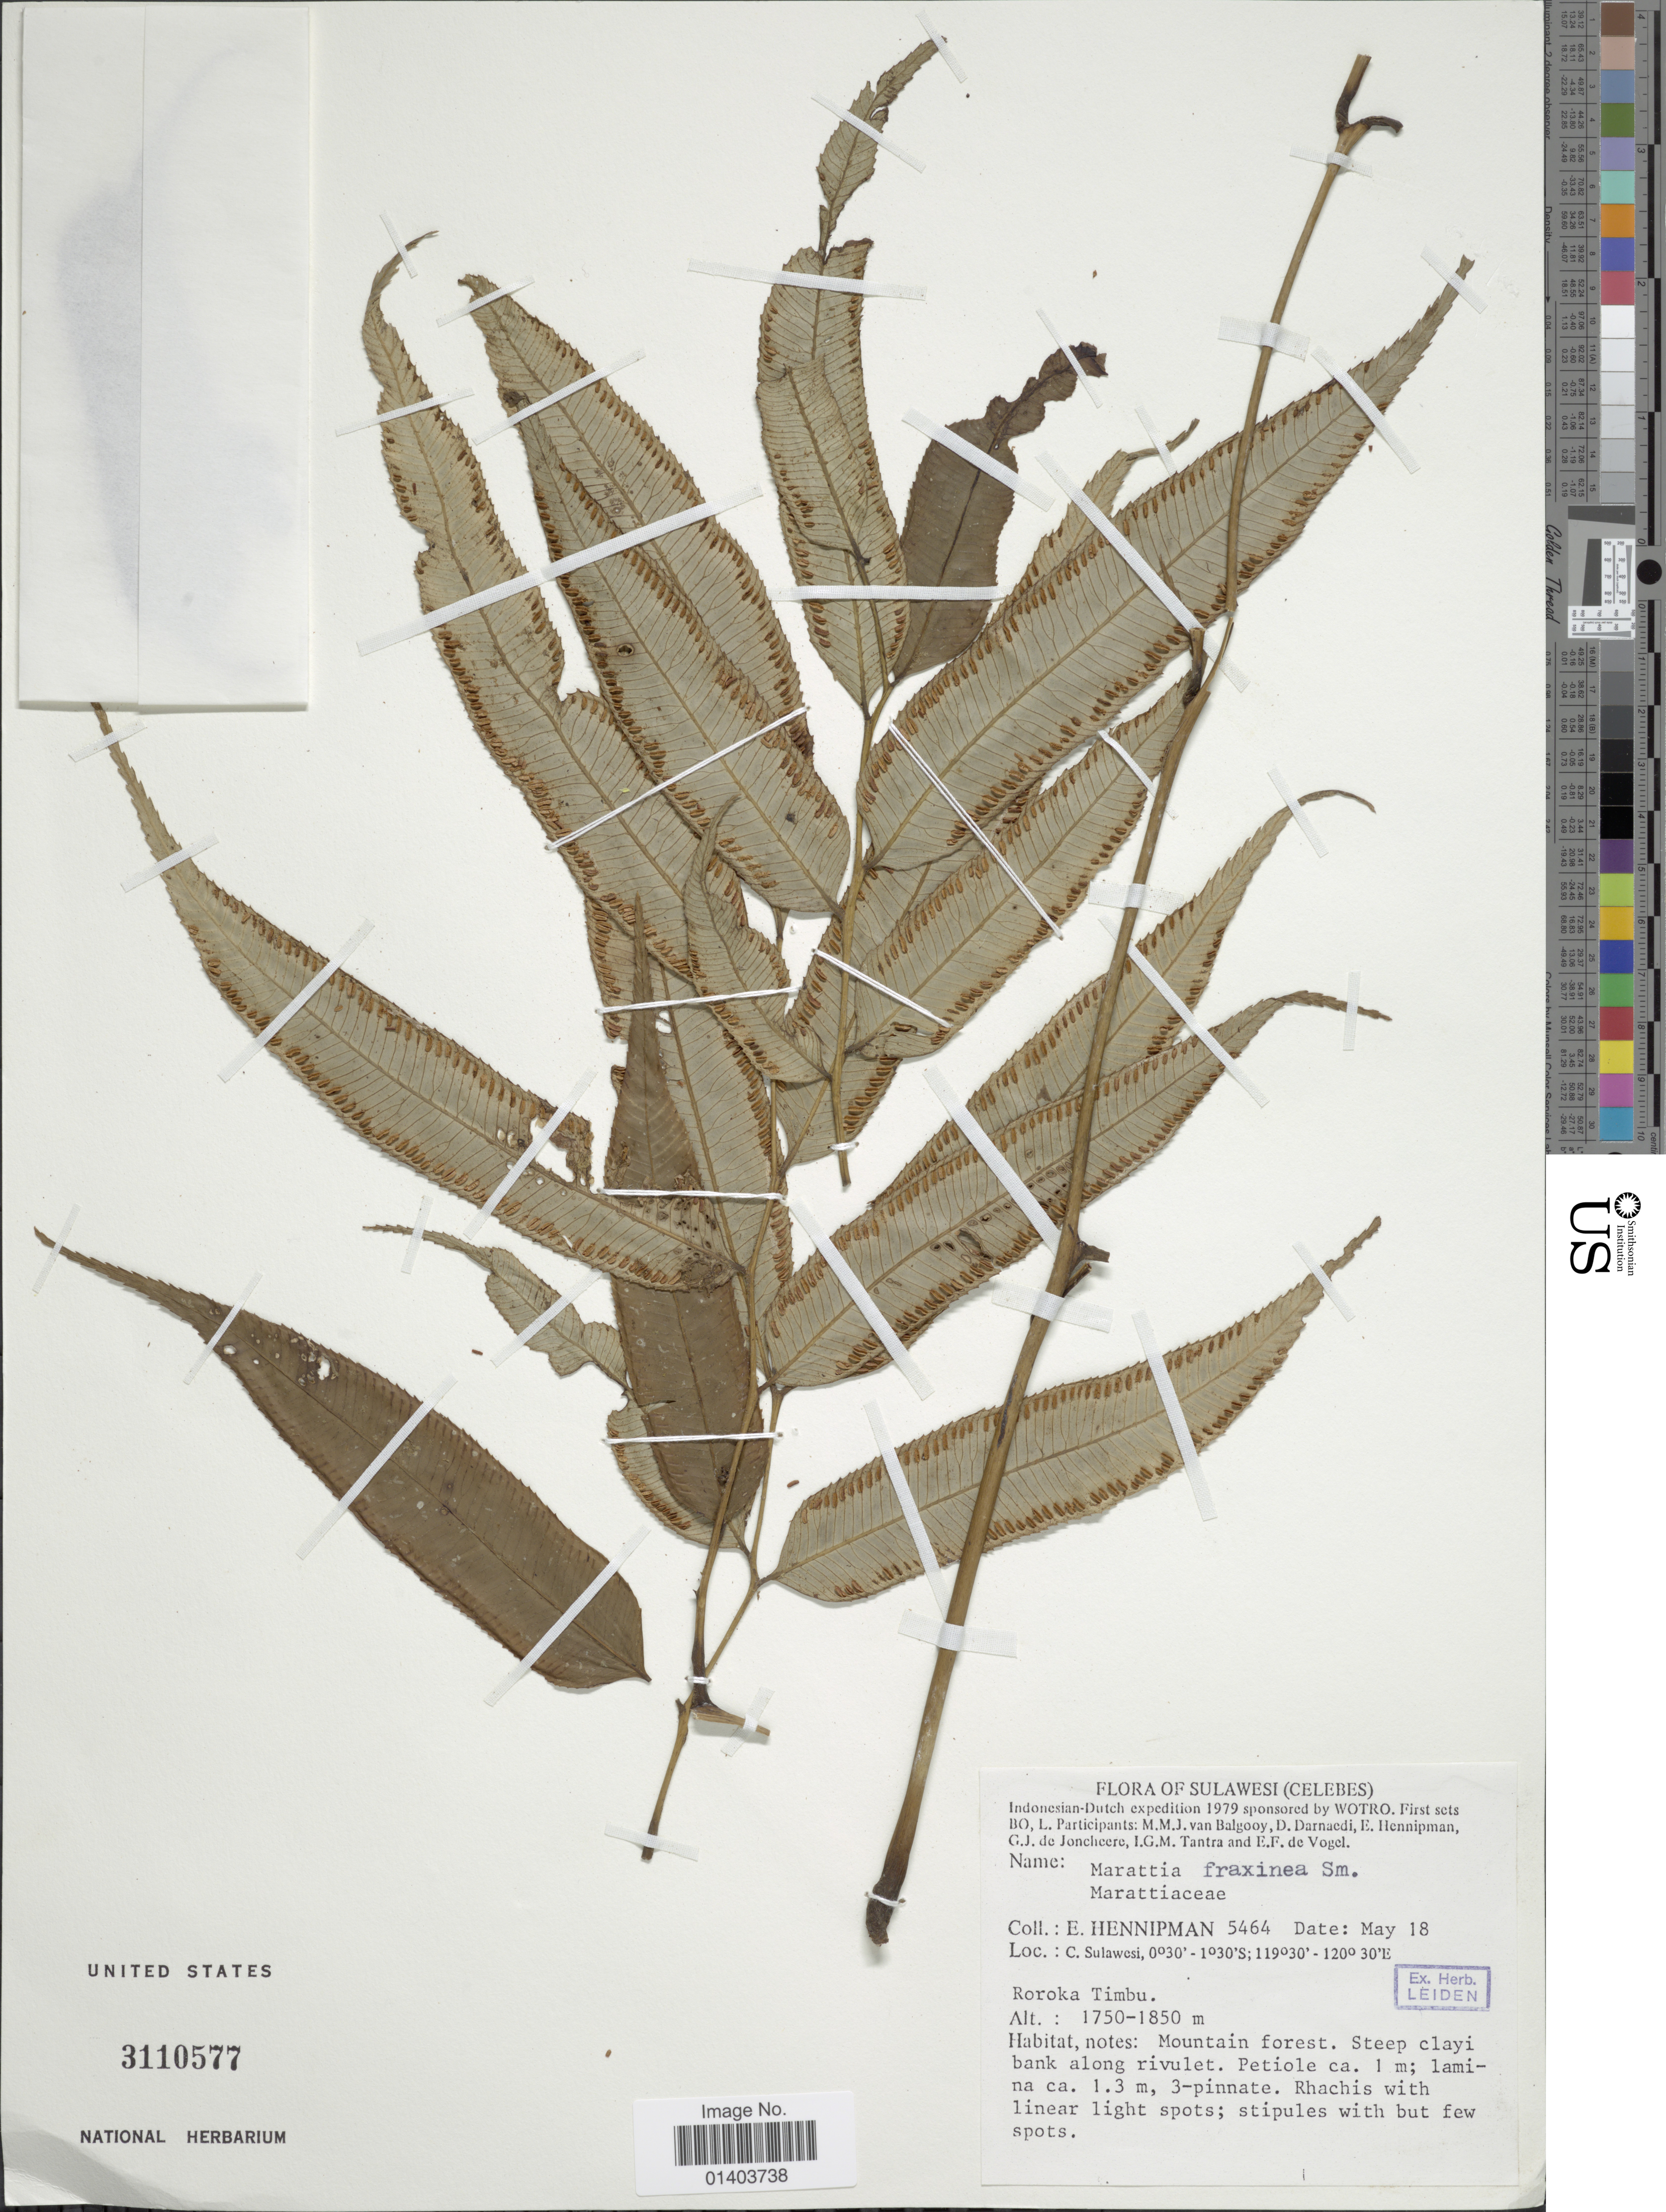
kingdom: Plantae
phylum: Tracheophyta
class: Polypodiopsida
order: Marattiales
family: Marattiaceae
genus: Ptisana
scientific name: Ptisana fraxinea var. fraxinea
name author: (Sm.) Murdock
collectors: E. Hennipman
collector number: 5464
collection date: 1979-05-18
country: Indonesia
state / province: Sulawesi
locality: (Celebes), C. Sulawesi, Roroka Timbu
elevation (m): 1750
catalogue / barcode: US 3110577